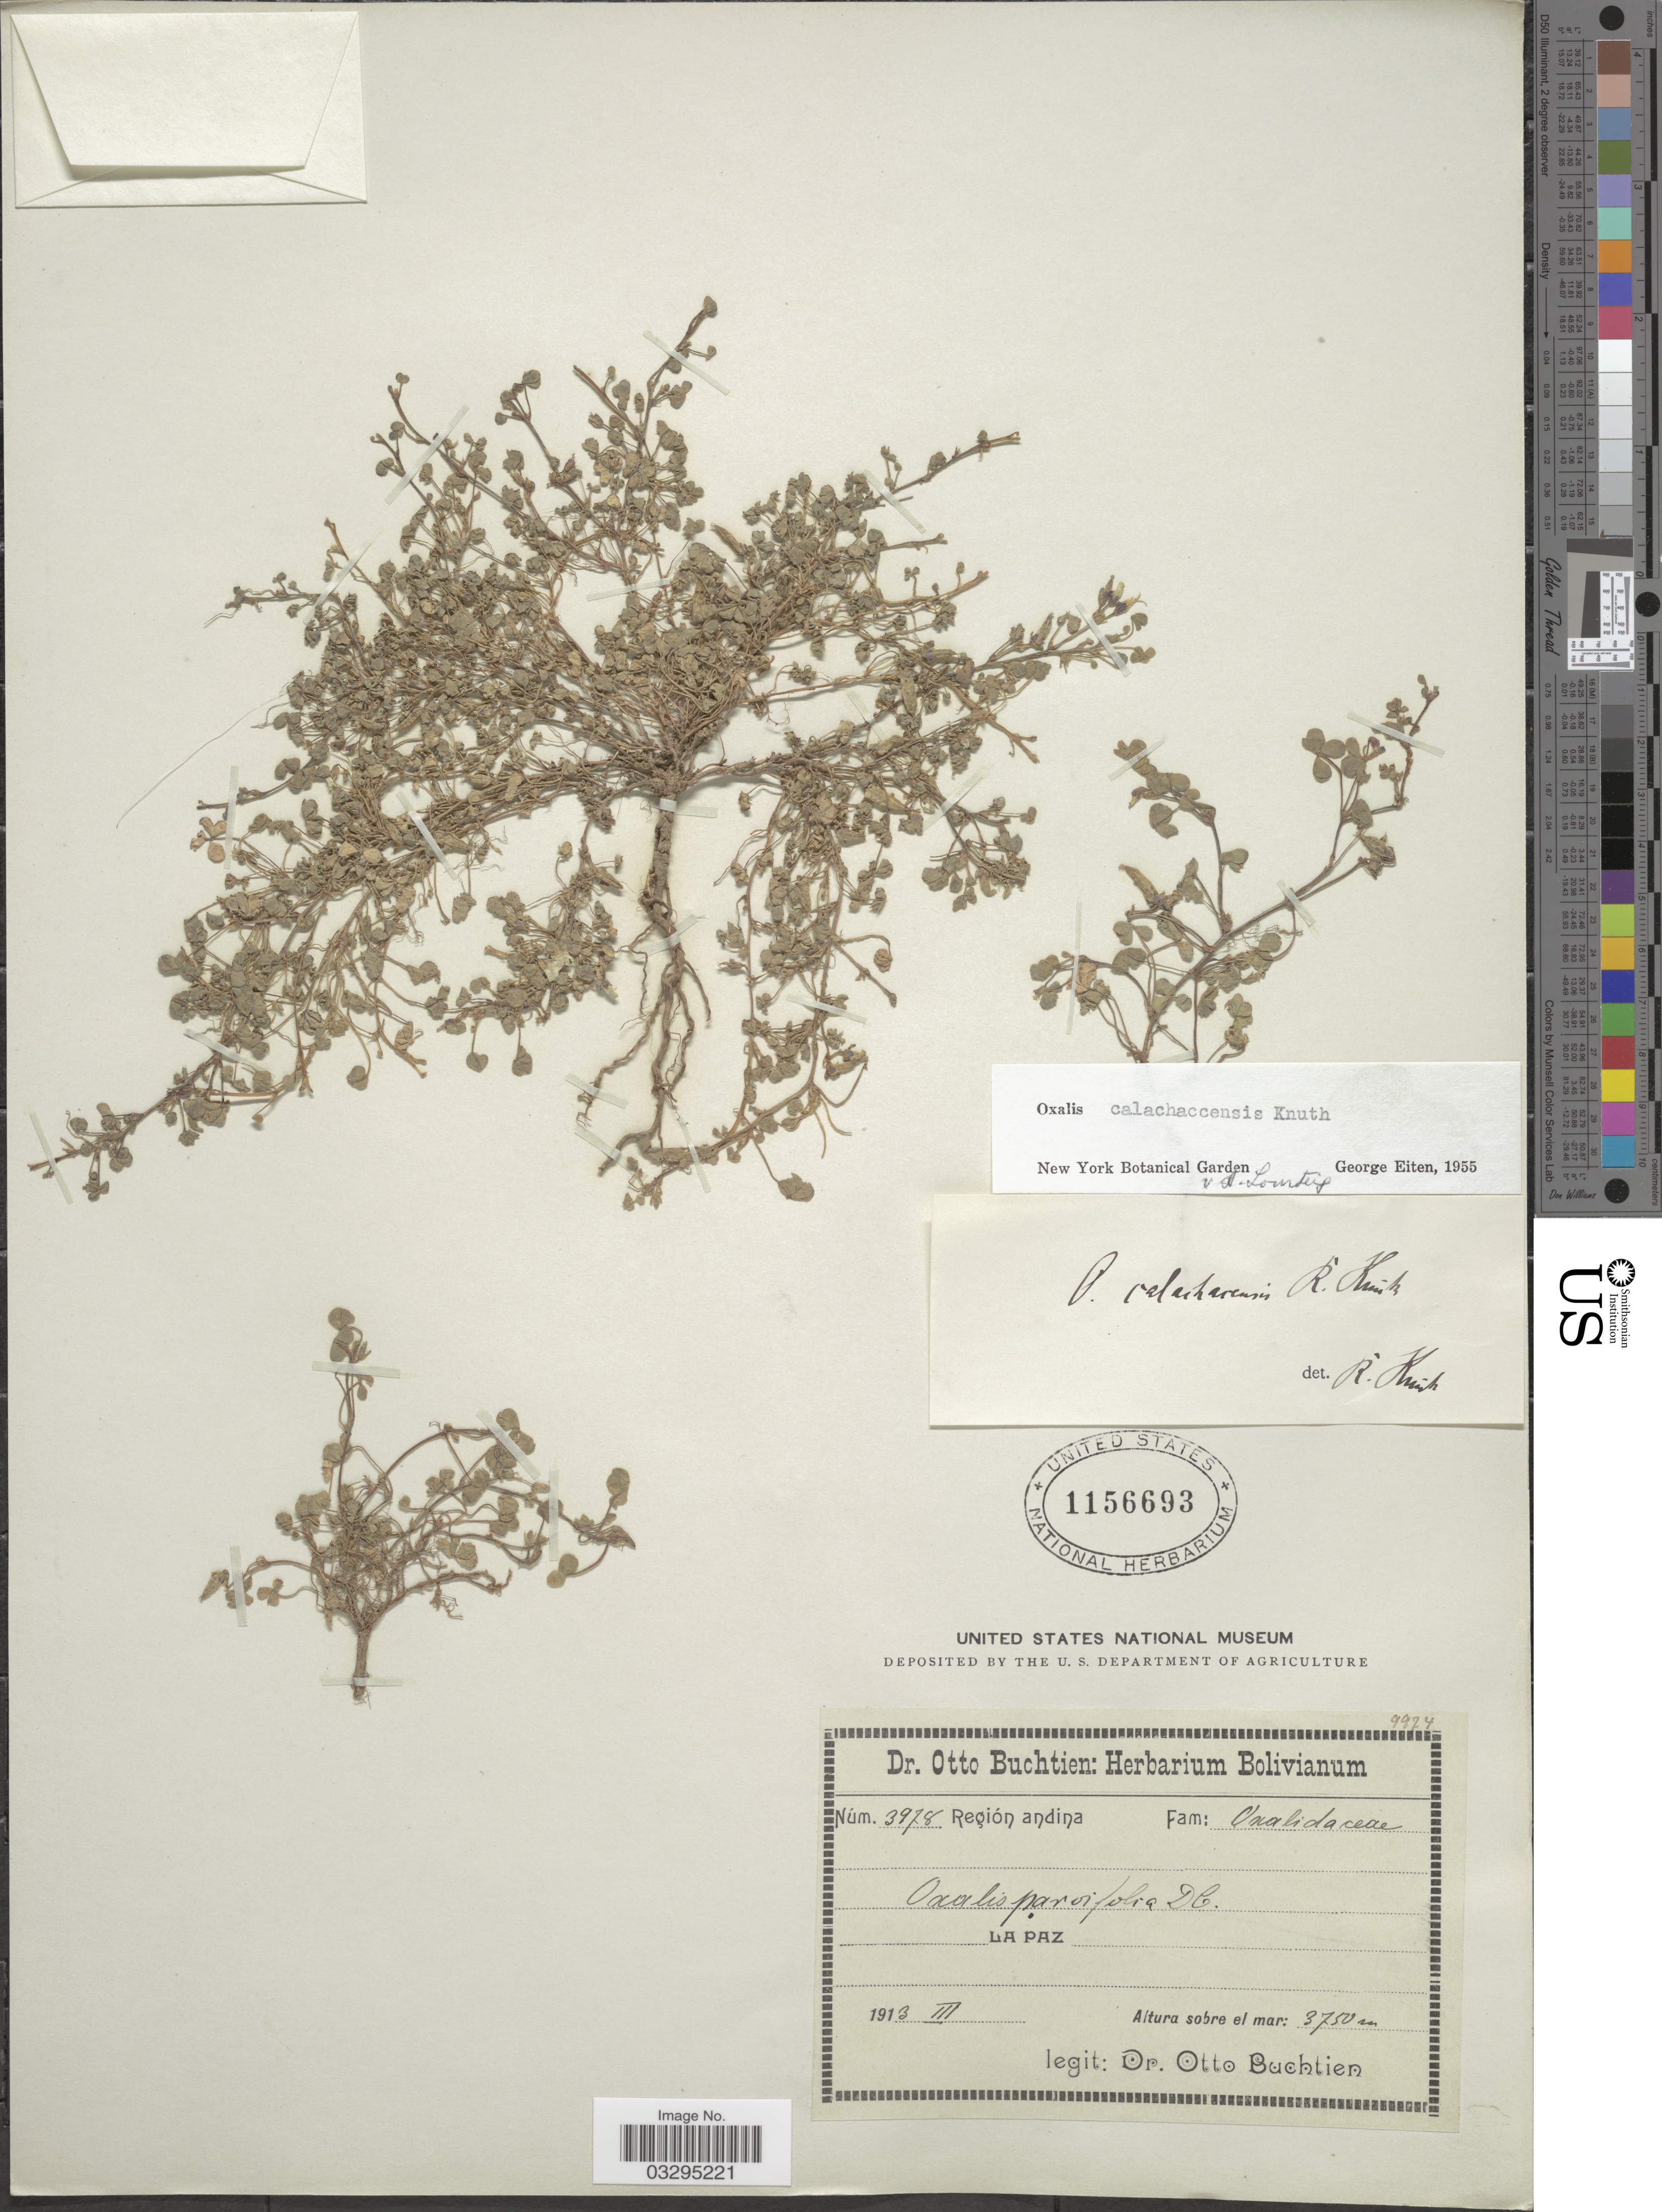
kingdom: Plantae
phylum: Tracheophyta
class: Magnoliopsida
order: Oxalidales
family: Oxalidaceae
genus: Oxalis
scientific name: Oxalis calachaccensis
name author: R. Knuth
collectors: O. Buchtien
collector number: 3978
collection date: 1913-03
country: Bolivia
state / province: La Paz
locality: Región andina.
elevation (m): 3750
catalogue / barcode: US 1156693